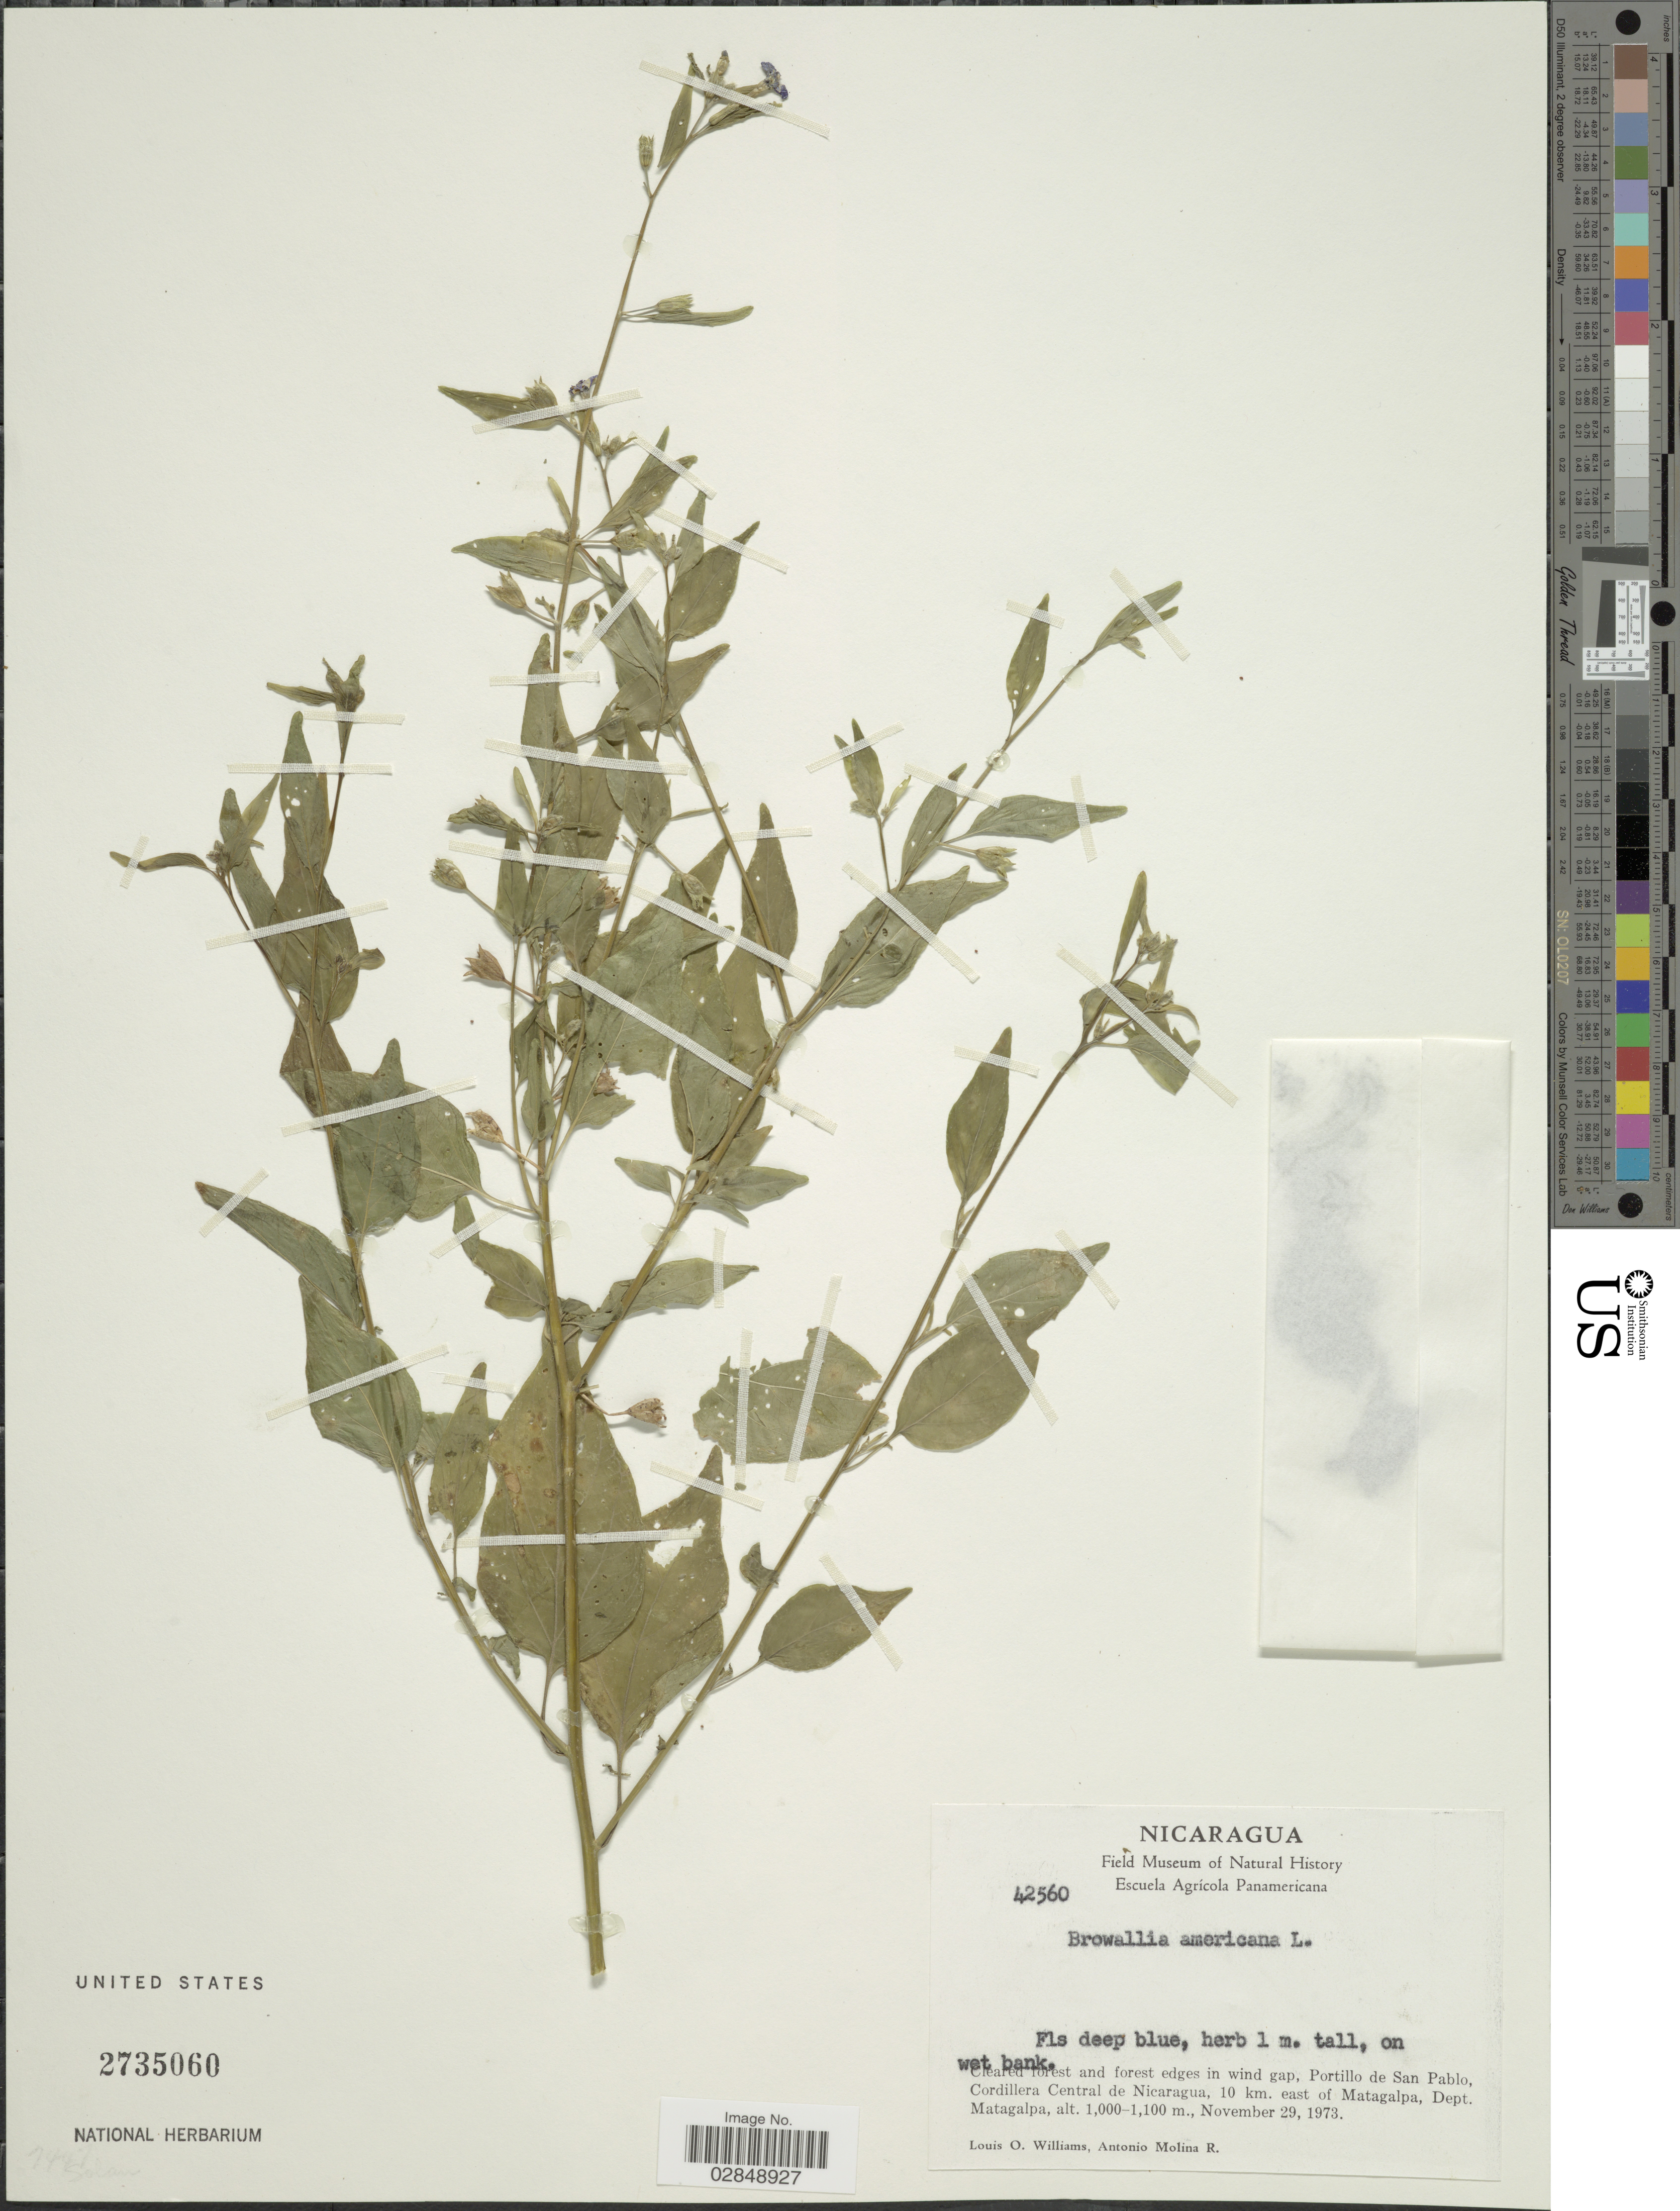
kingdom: Plantae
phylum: Tracheophyta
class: Magnoliopsida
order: Solanales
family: Solanaceae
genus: Browallia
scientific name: Browallia americana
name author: L.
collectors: L. O. Williams & A. Molina R.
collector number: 42560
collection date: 1973-11-29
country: Nicaragua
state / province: Matagalpa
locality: Portillo de San Pablo, Cordillera Central de Nicaragua, 10 km. east of Matagalpa, Dept. Matagalpa.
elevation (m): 1000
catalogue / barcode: US 2735060